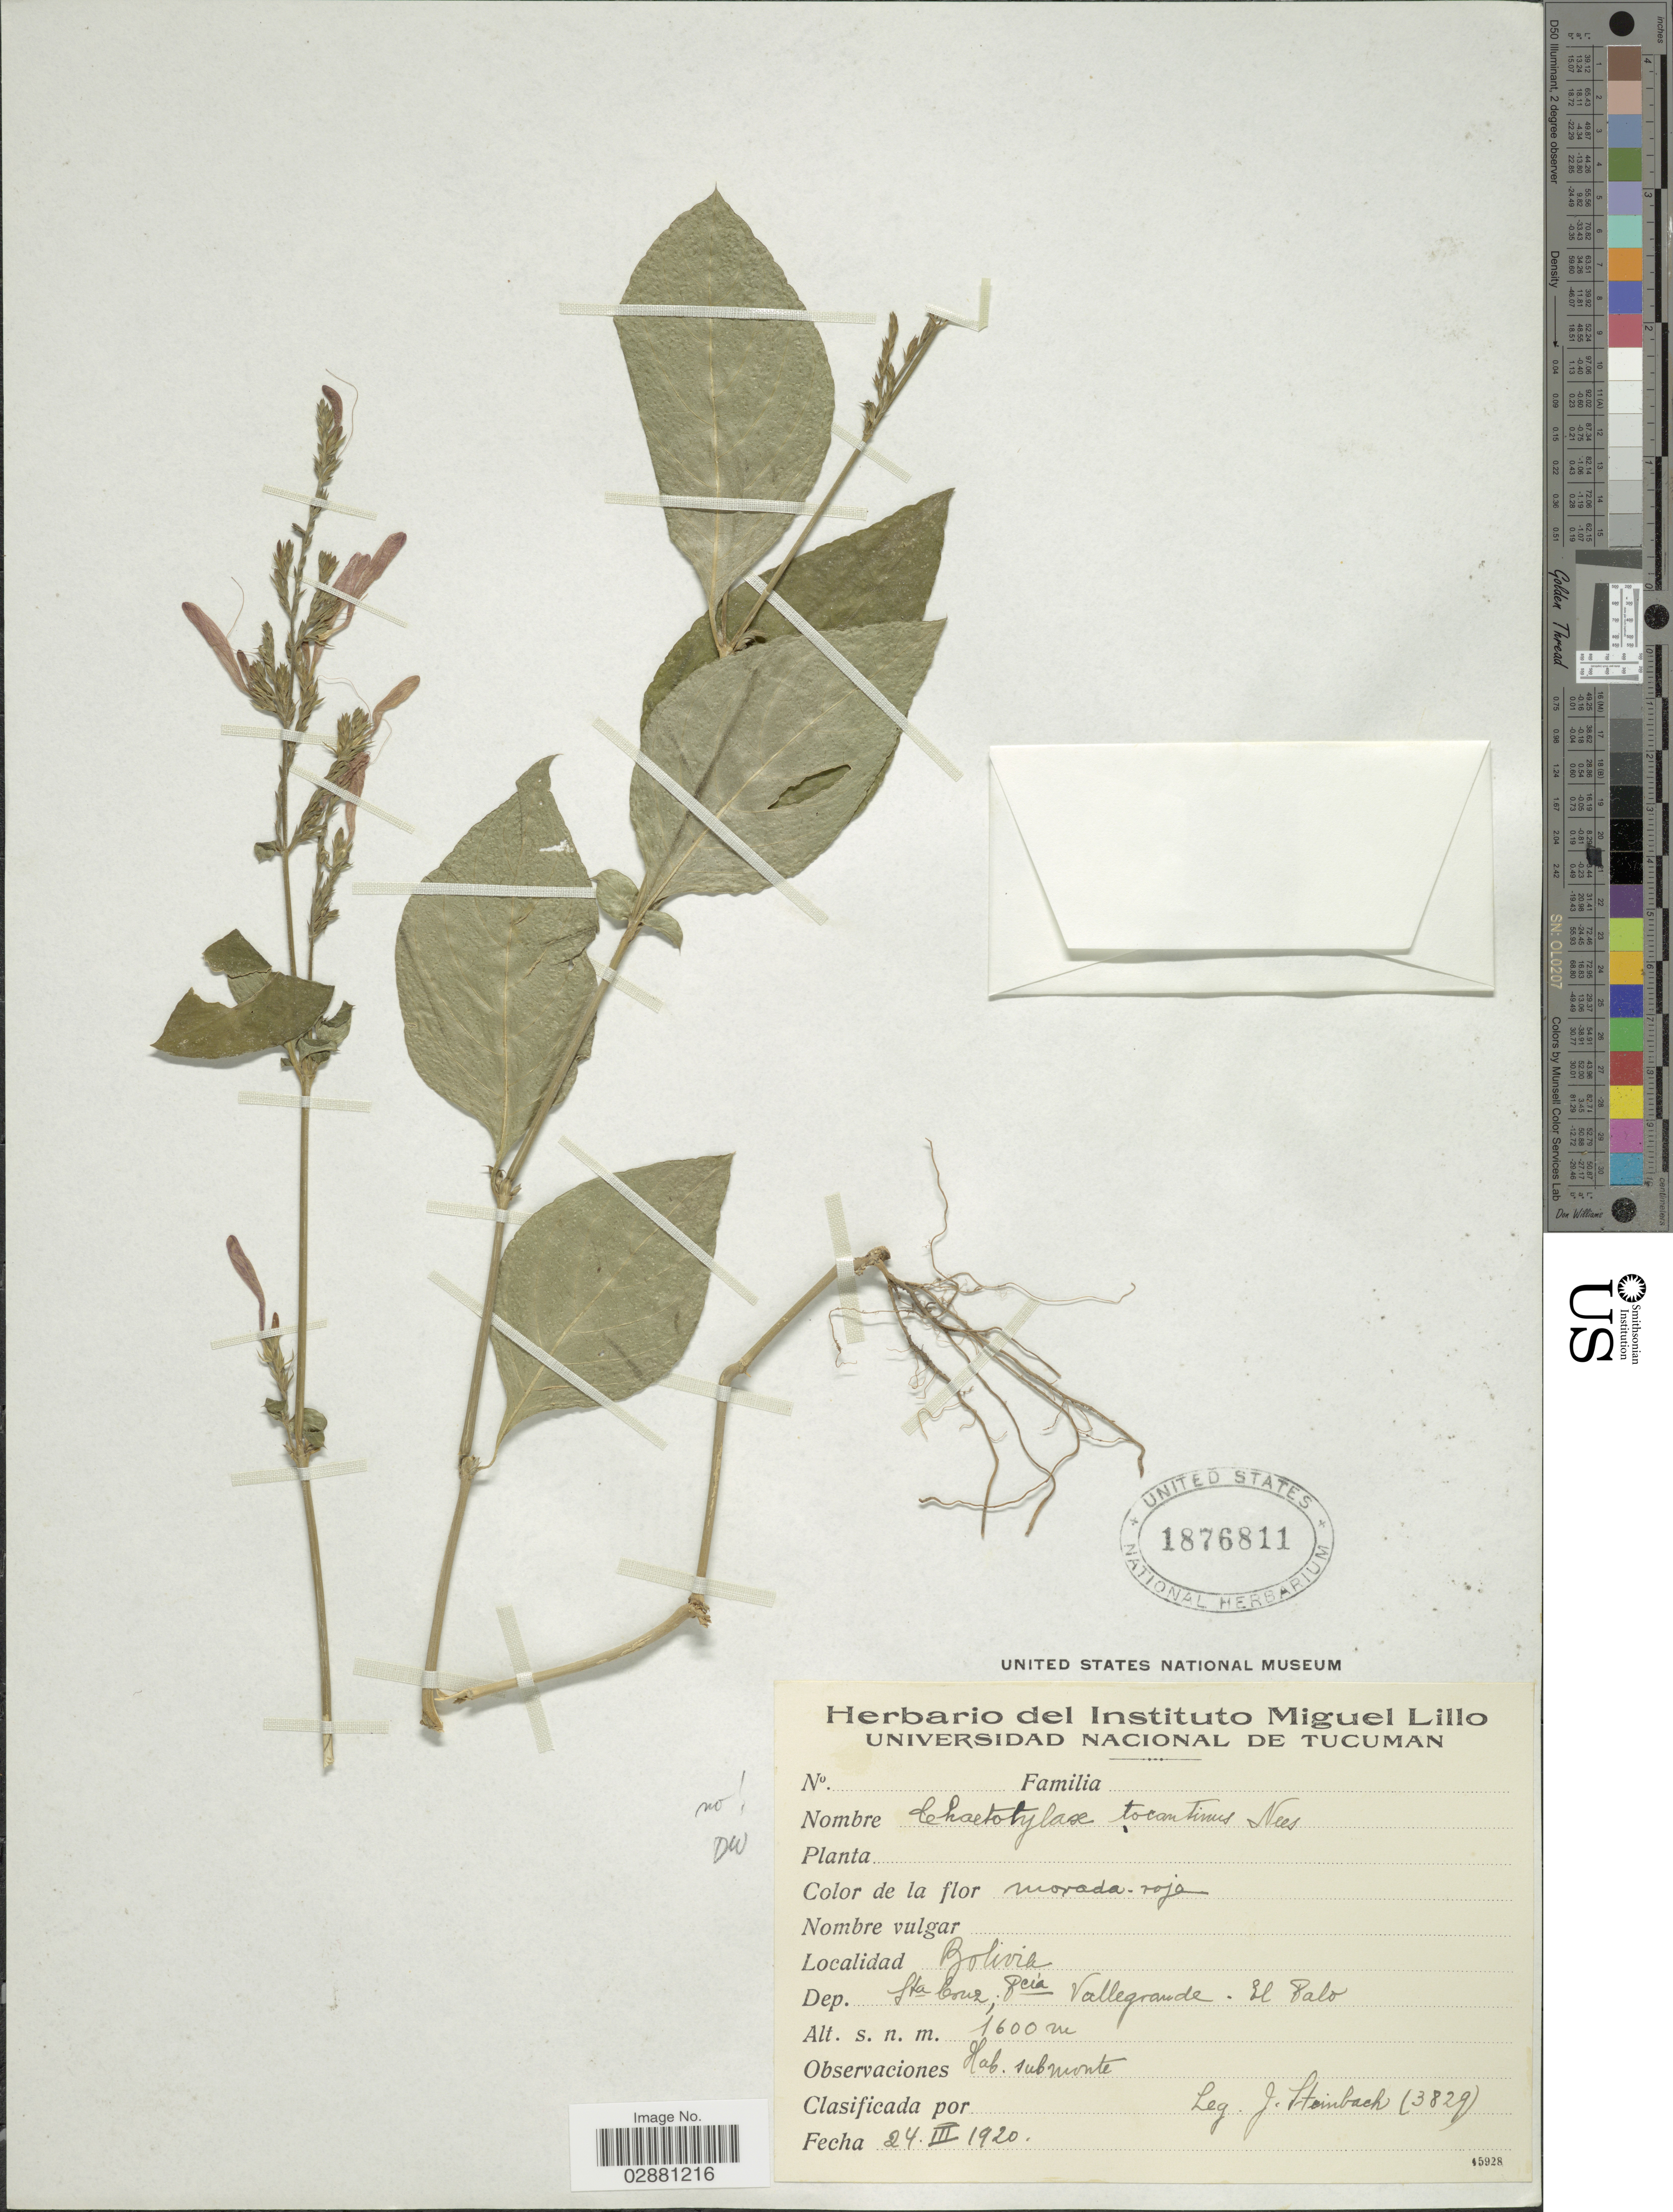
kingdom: Plantae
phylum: Tracheophyta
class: Magnoliopsida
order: Lamiales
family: Acanthaceae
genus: Justicia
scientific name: Justicia tocantina subsp. andina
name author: Wassh. & J.R.I. Wood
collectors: J. Steinbach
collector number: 3829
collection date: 1920-03-24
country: Bolivia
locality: Dep. Sta. Conz., Pcia Vallegrande, El Palo.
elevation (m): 1600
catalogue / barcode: US 1876811